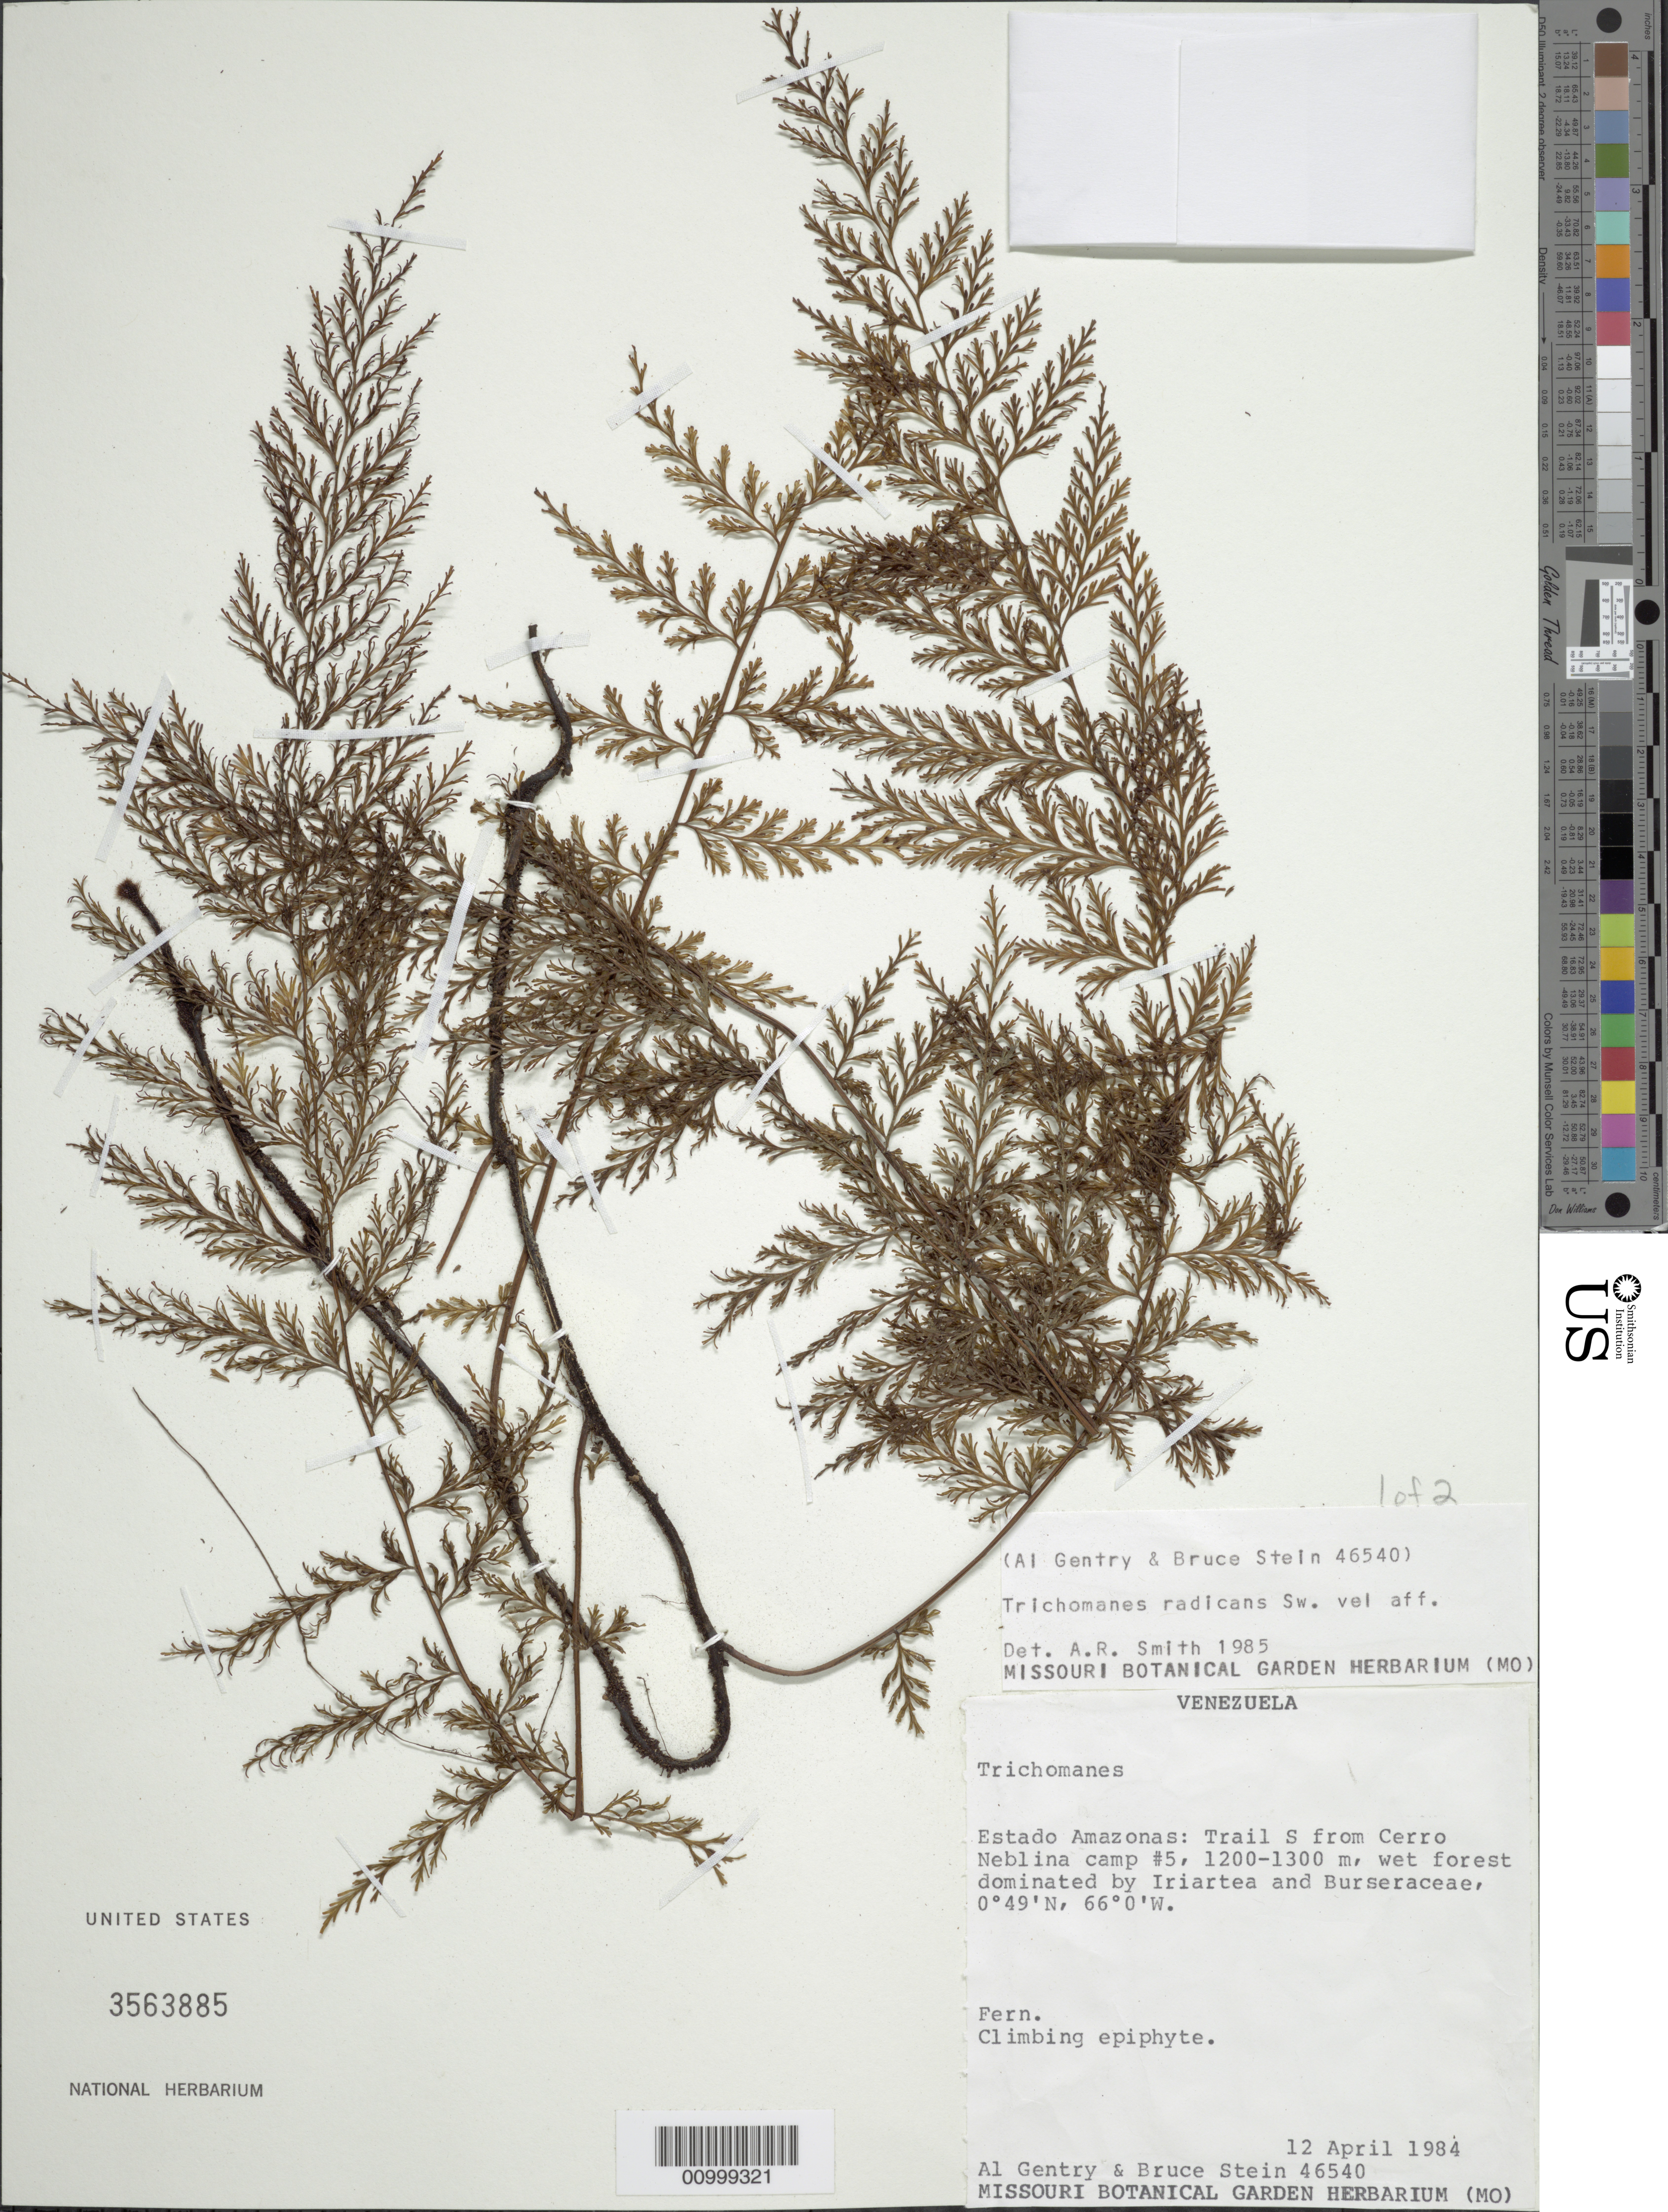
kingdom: Plantae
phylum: Tracheophyta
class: Polypodiopsida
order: Hymenophyllales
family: Hymenophyllaceae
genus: Vandenboschia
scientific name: Vandenboschia radicans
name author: (Sw.) Copel.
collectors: A. H. Gentry & B. Stein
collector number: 46540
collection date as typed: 12-Apr-84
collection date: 1984-04-12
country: Venezuela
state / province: Amazonas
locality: Trail S from Cerro Neblina camb #5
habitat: Wet forest dominated by Iriartea and Burseraceae.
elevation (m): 1200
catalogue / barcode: US 3563885